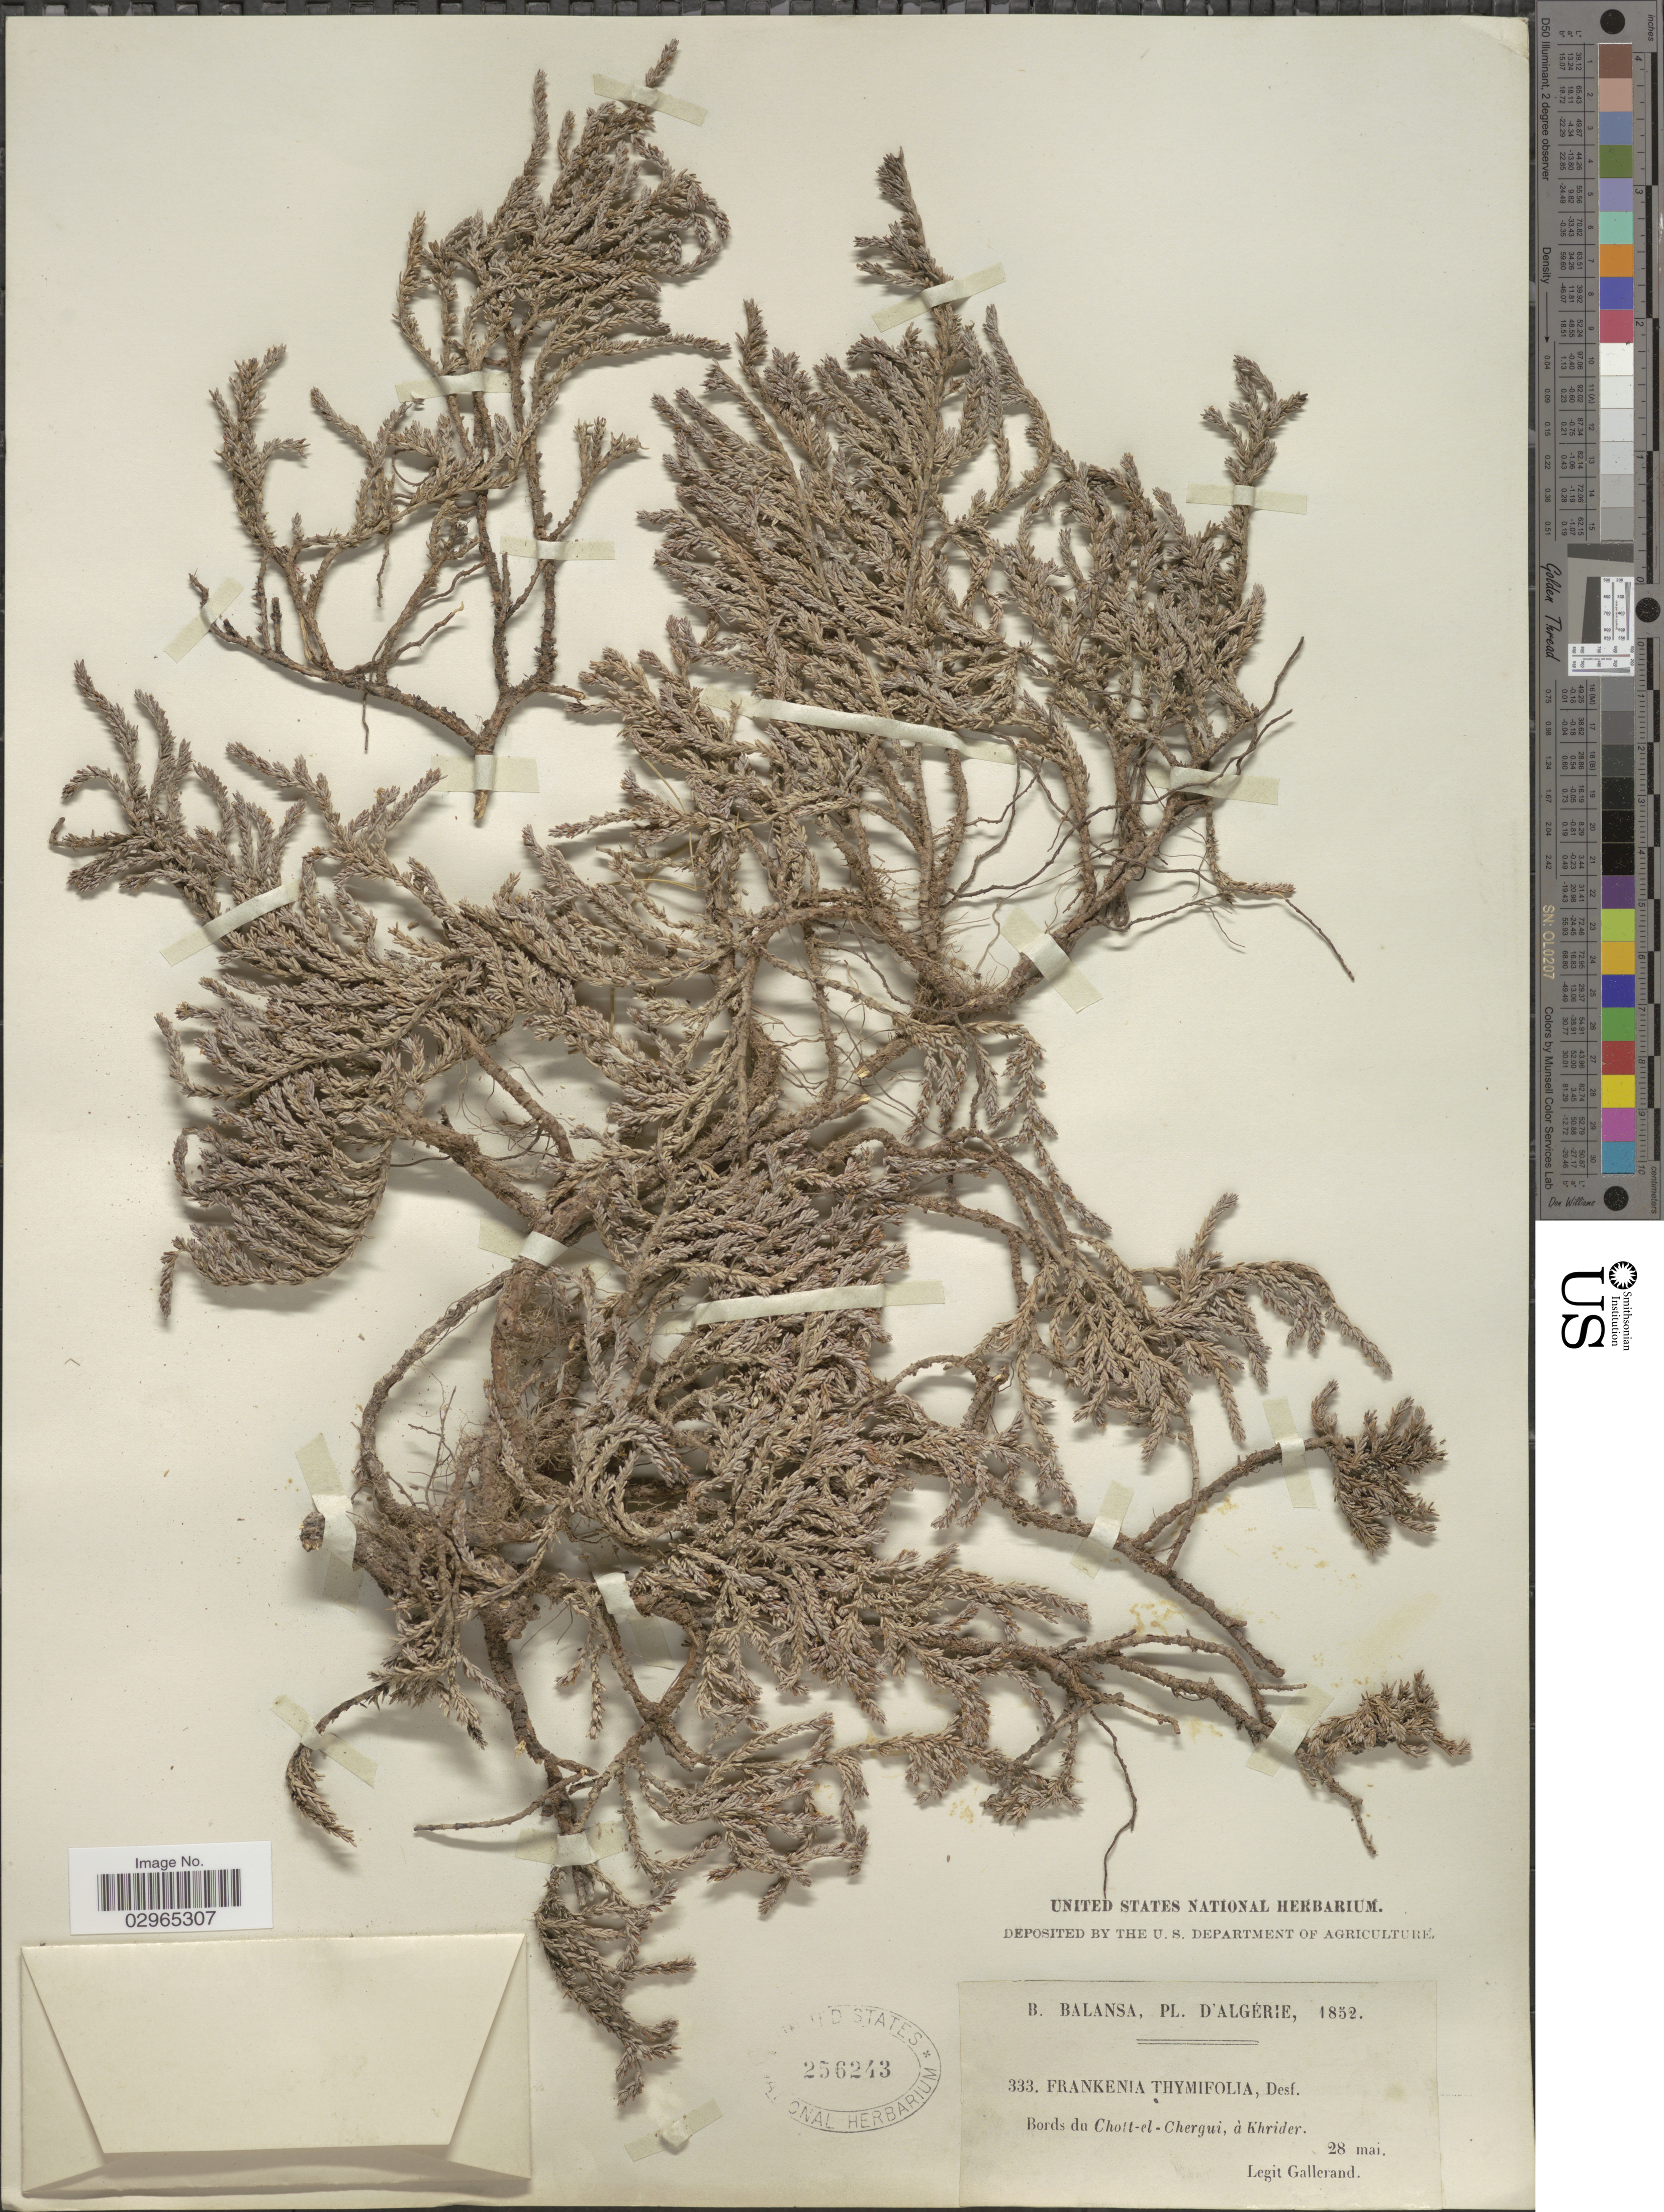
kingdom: Plantae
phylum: Tracheophyta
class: Magnoliopsida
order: Caryophyllales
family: Frankeniaceae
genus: Frankenia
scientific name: Frankenia thymifolia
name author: Desf.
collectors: Gallerand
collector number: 333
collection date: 1852-05-28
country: Algeria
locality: Bords du Chott-el-Chergui, à Khrider.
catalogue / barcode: US 256243